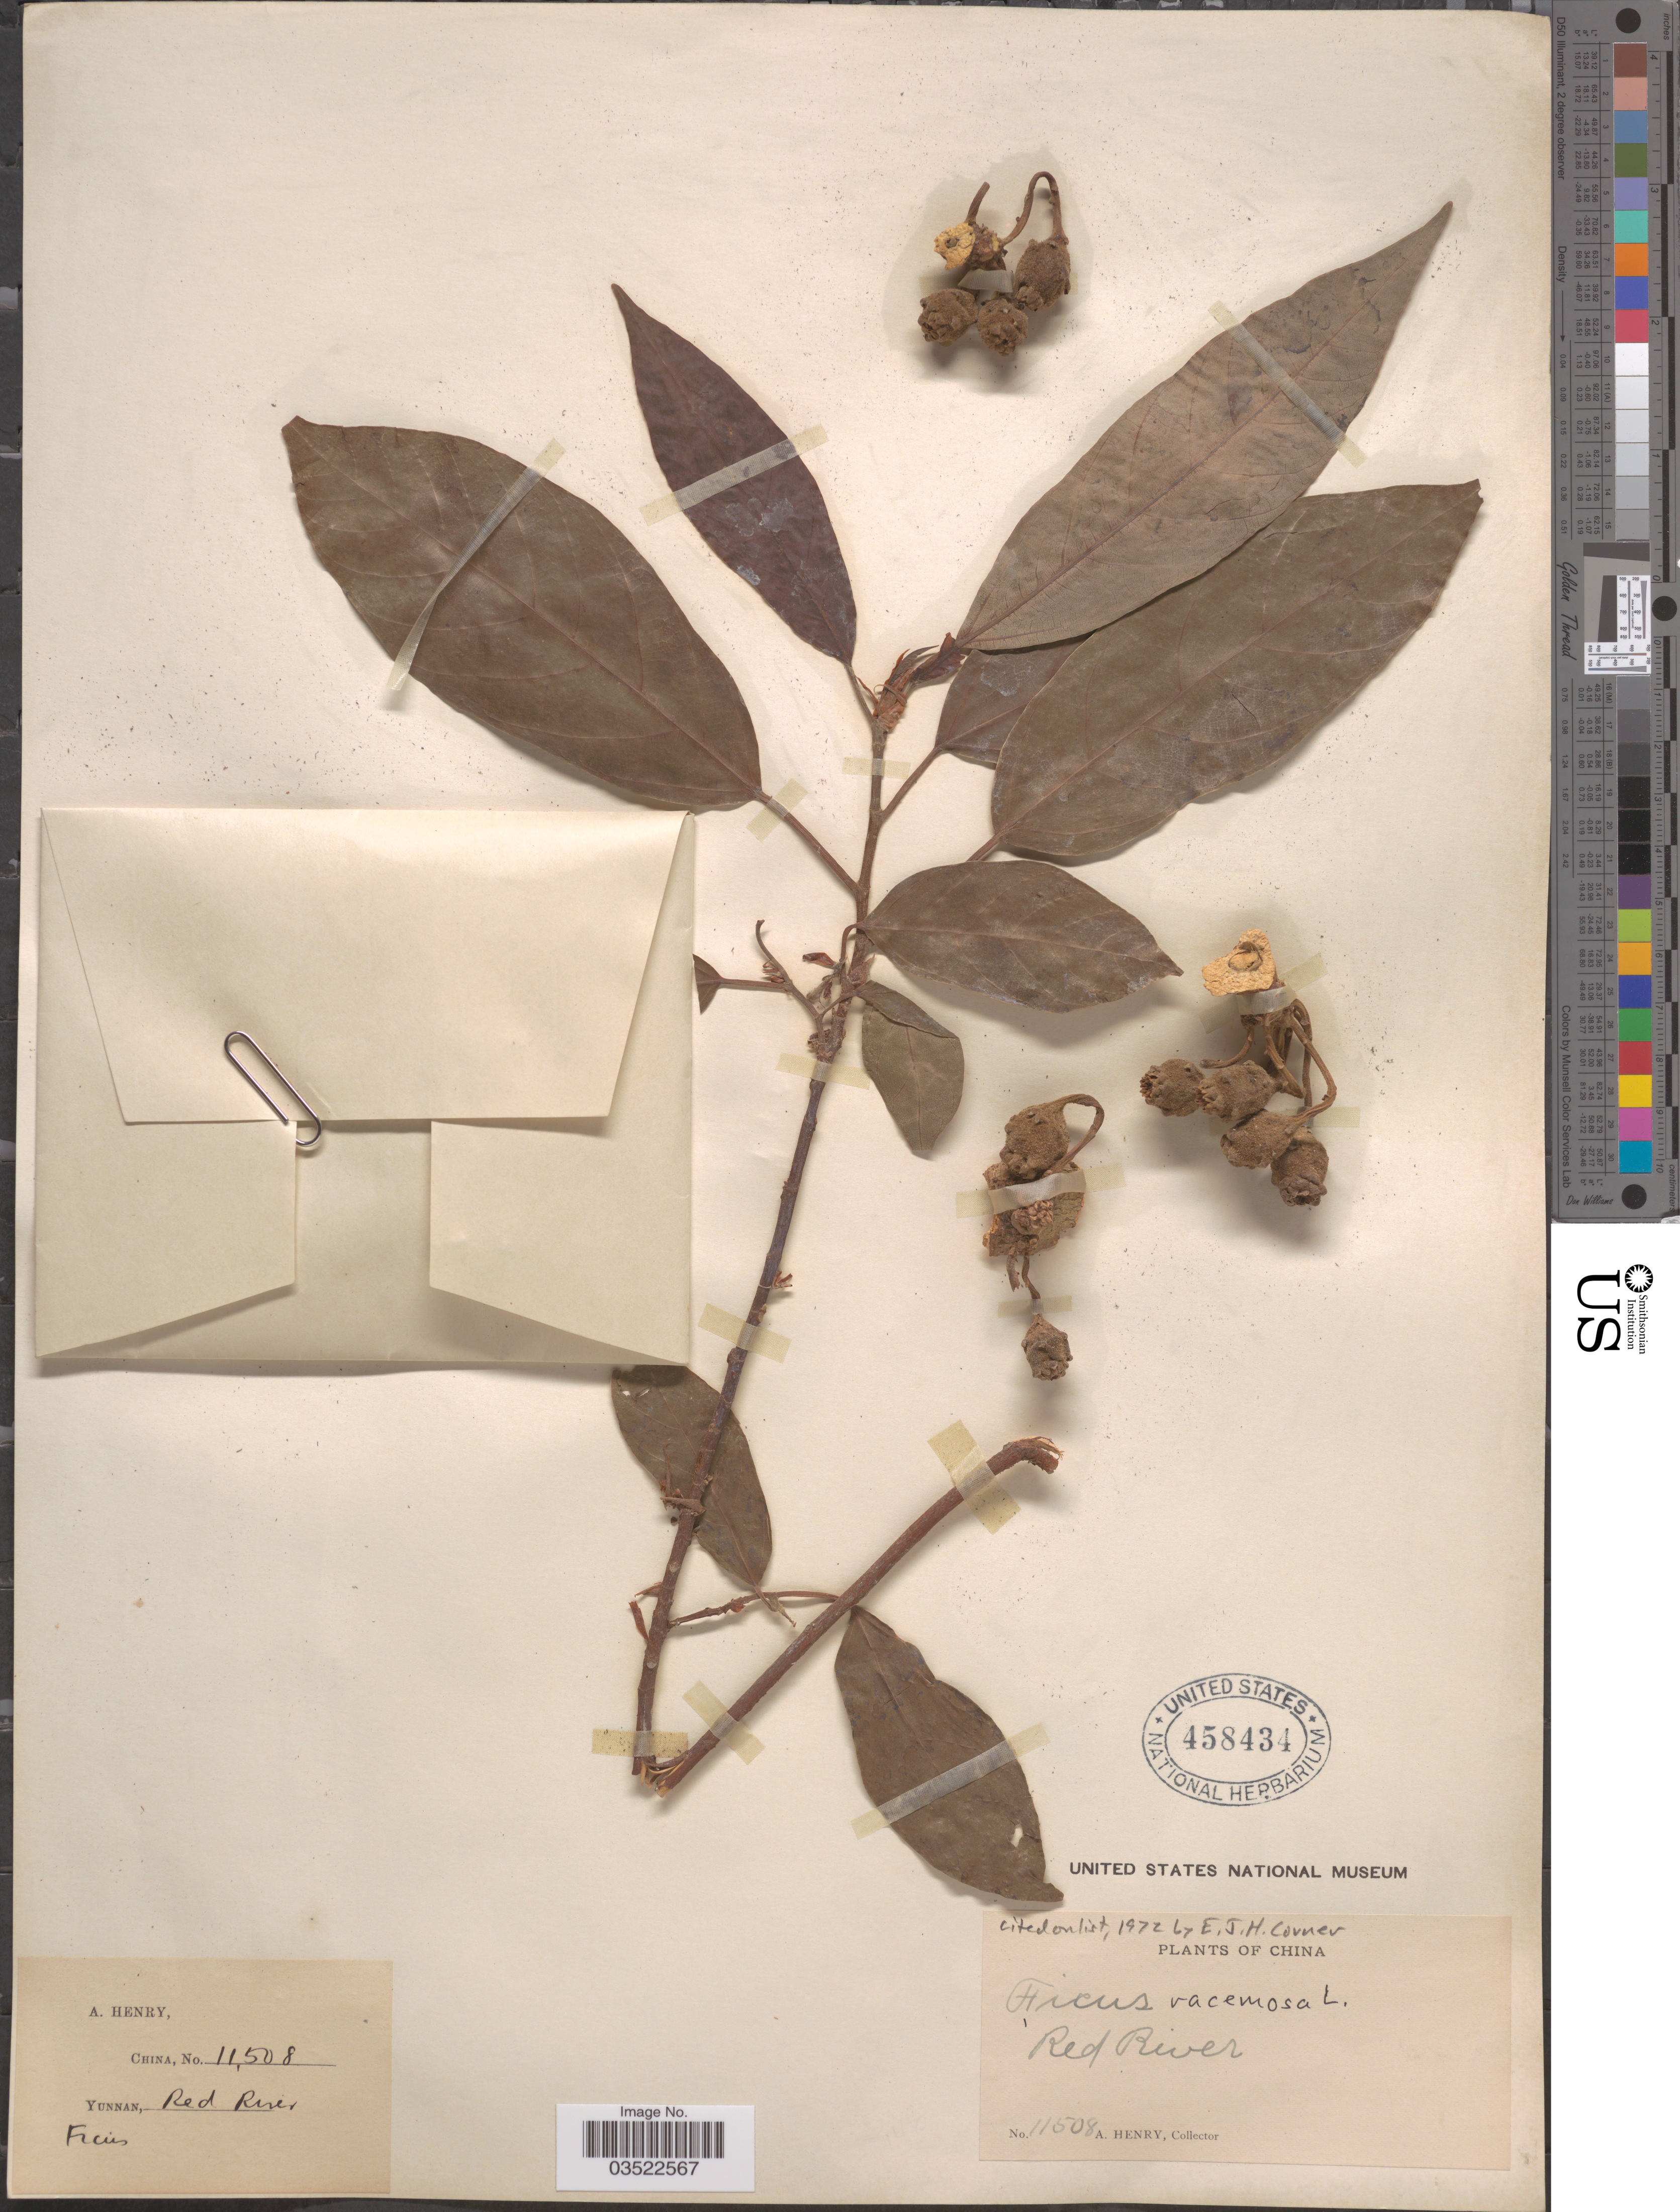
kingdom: Plantae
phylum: Tracheophyta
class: Magnoliopsida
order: Rosales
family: Moraceae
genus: Ficus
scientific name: Ficus racemosa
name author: L.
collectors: A. Henry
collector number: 11508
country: China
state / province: Yunnan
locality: Red River.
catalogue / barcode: US 458434